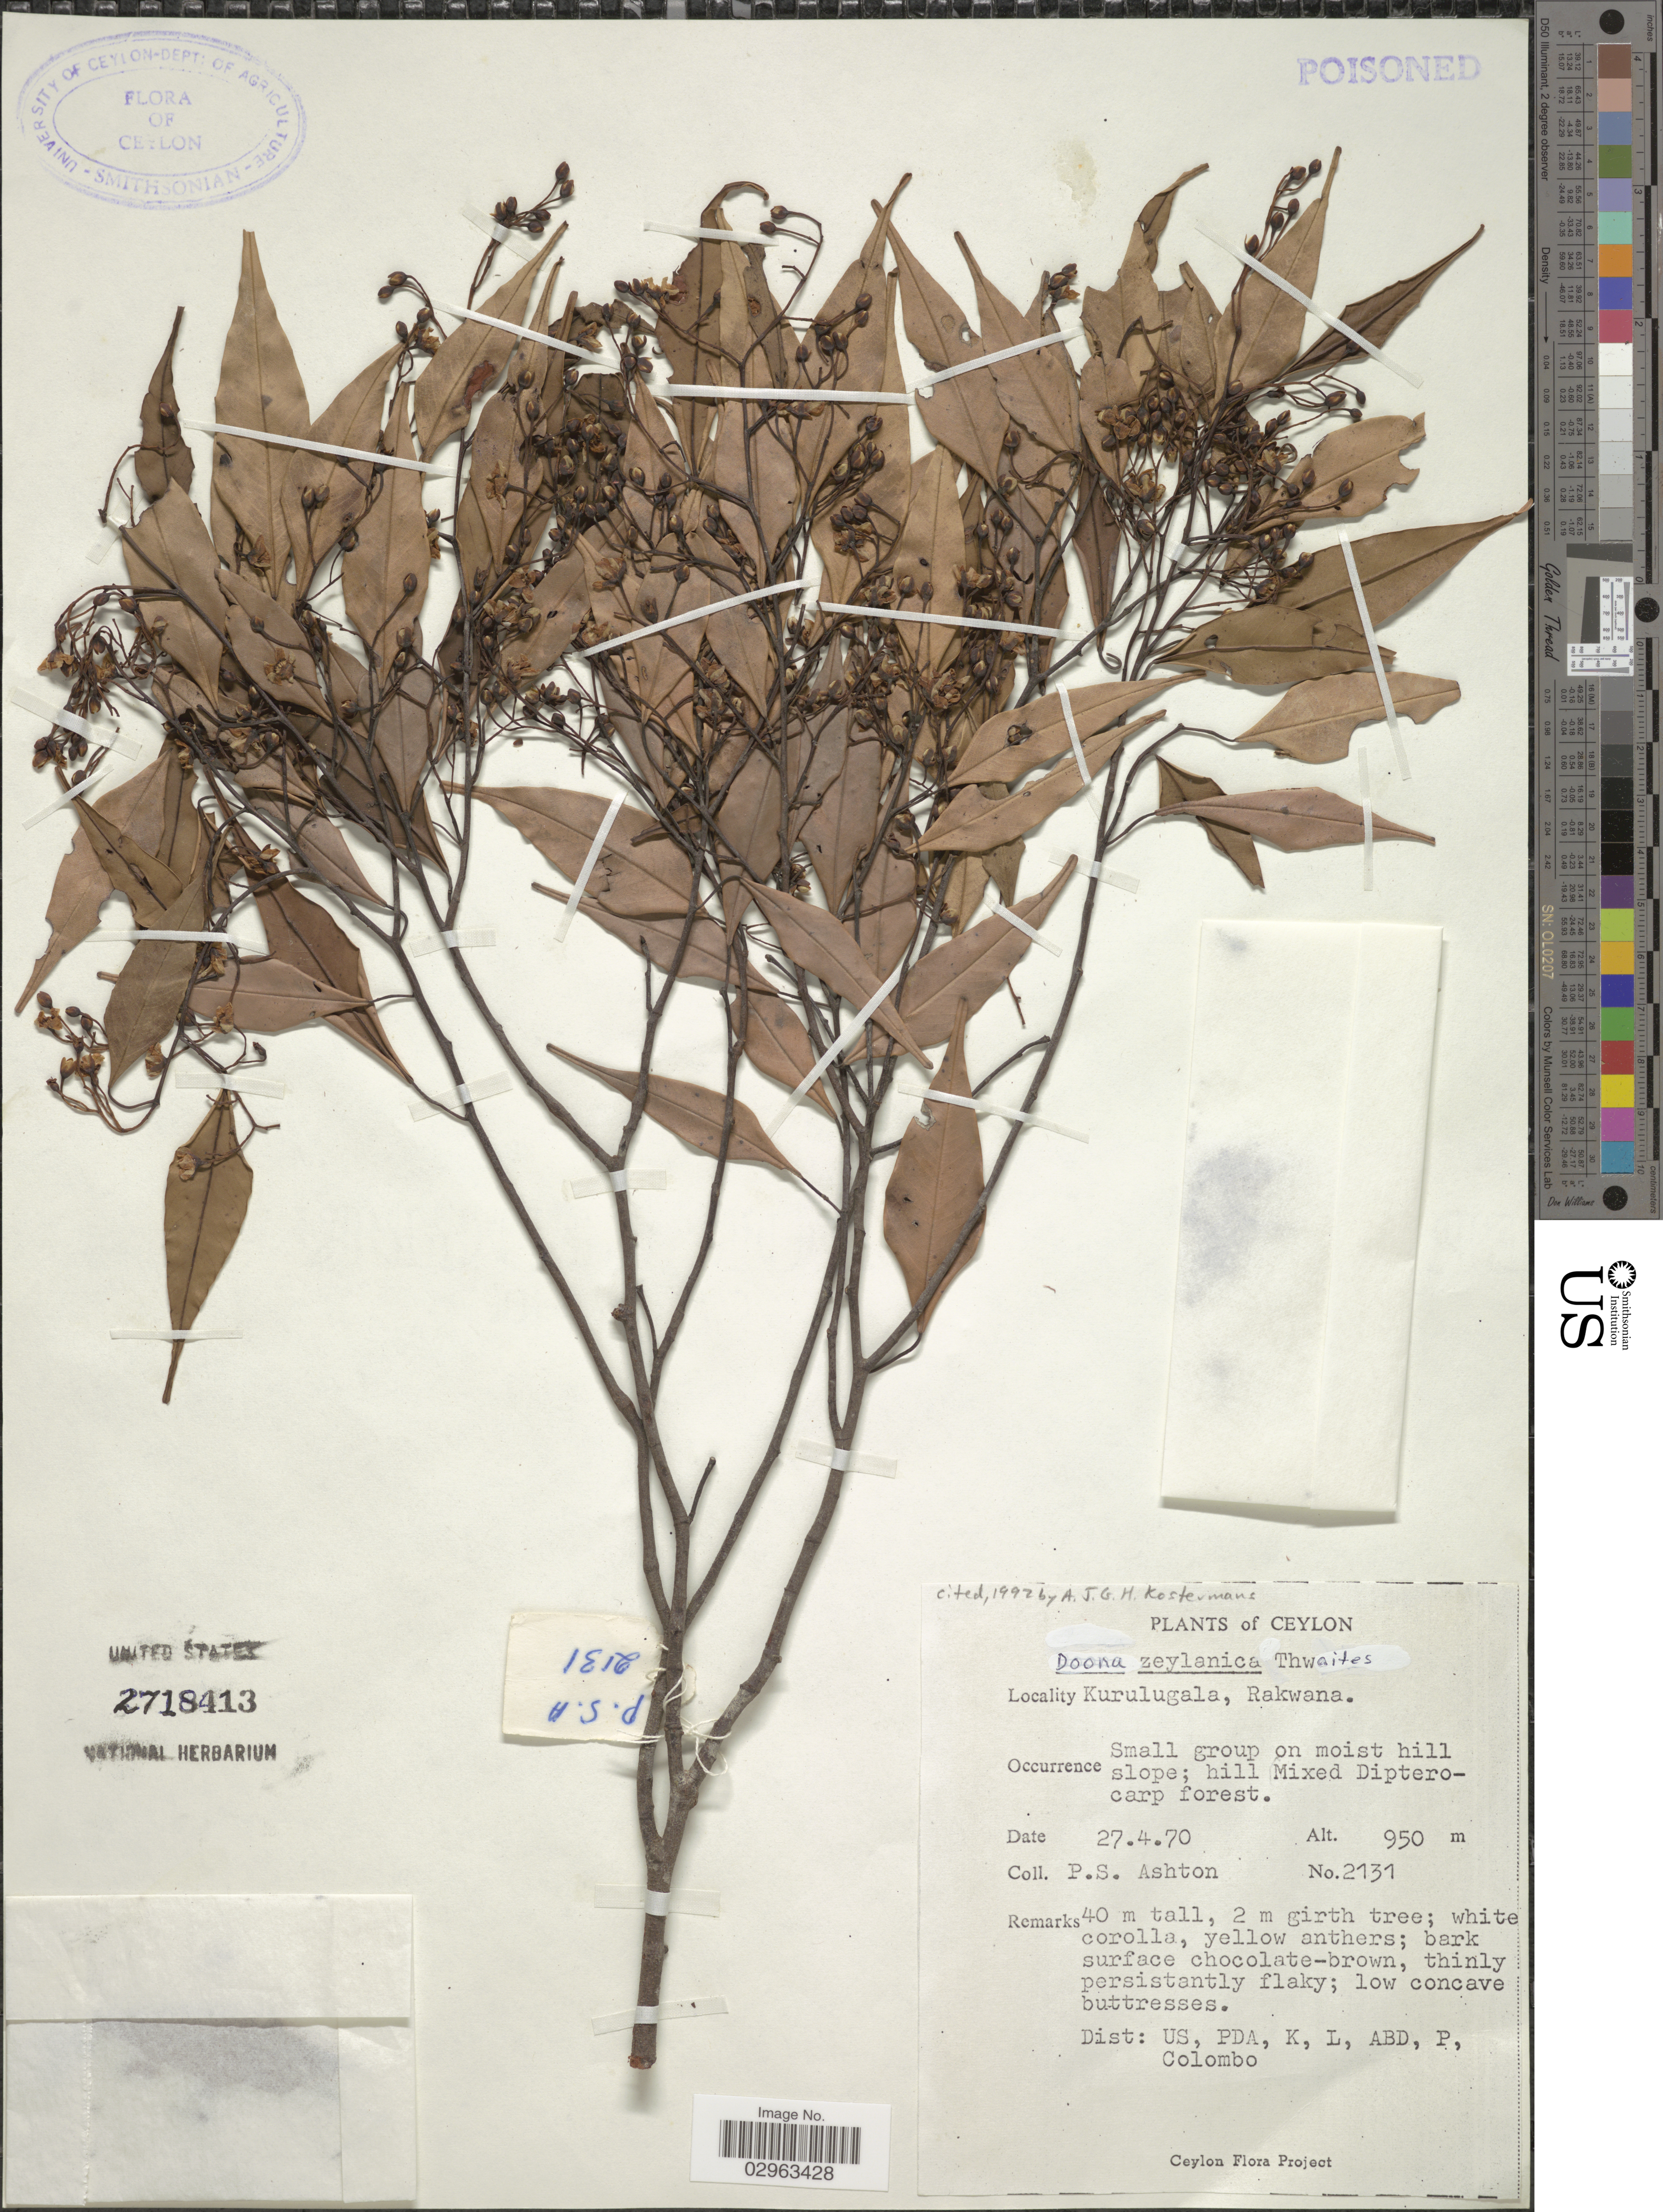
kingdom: Plantae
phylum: Tracheophyta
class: Magnoliopsida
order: Malvales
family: Dipterocarpaceae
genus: Doona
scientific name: Doona zeylanica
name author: Thwaites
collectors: P. S. Ashton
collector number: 2131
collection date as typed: Transcribed d/m/y: 27/4/70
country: Sri Lanka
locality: Ceylon. Kurulugala, Rakwana.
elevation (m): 950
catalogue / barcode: US 2718413